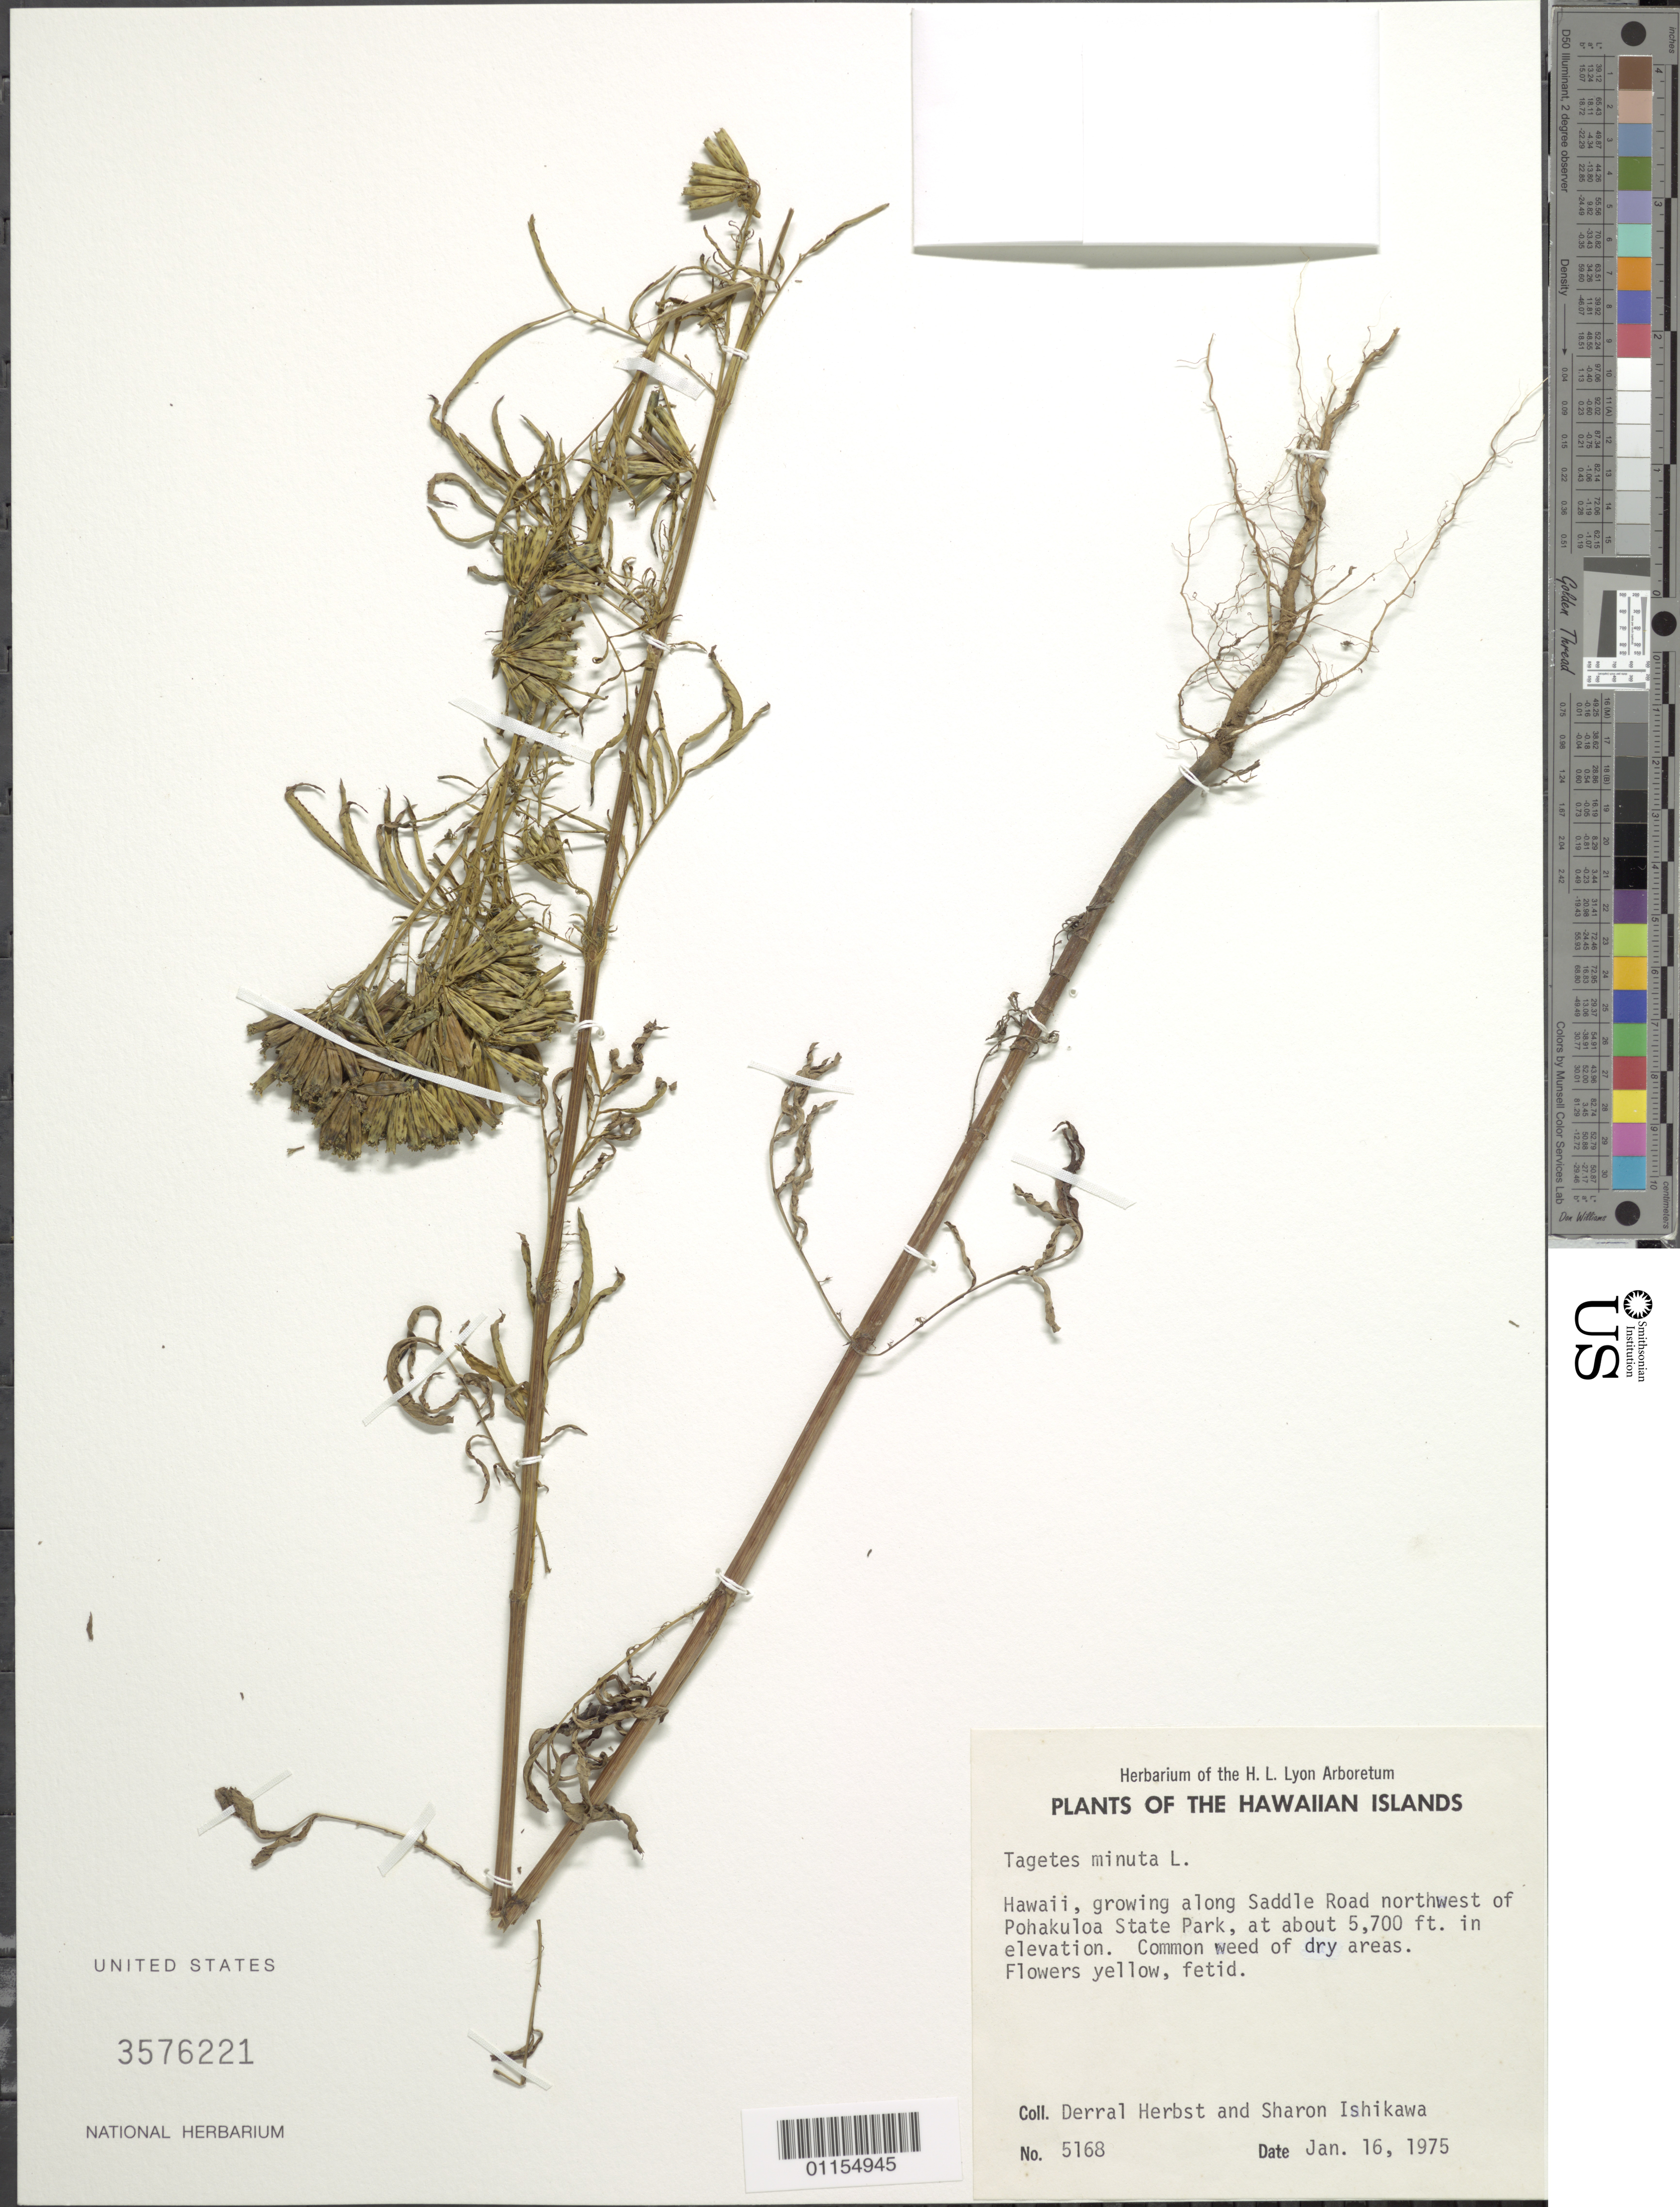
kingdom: Plantae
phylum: Tracheophyta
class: Magnoliopsida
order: Asterales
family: Asteraceae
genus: Tagetes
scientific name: Tagetes minuta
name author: L.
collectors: D. R. Herbst & S. Ishikawa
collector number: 5168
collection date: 1975-01-16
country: United States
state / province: Hawaii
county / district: Hawaii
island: Hawaii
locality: growing along Saddle Road northwest of Pohakuloa State Park.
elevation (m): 1737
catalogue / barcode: US 3576221